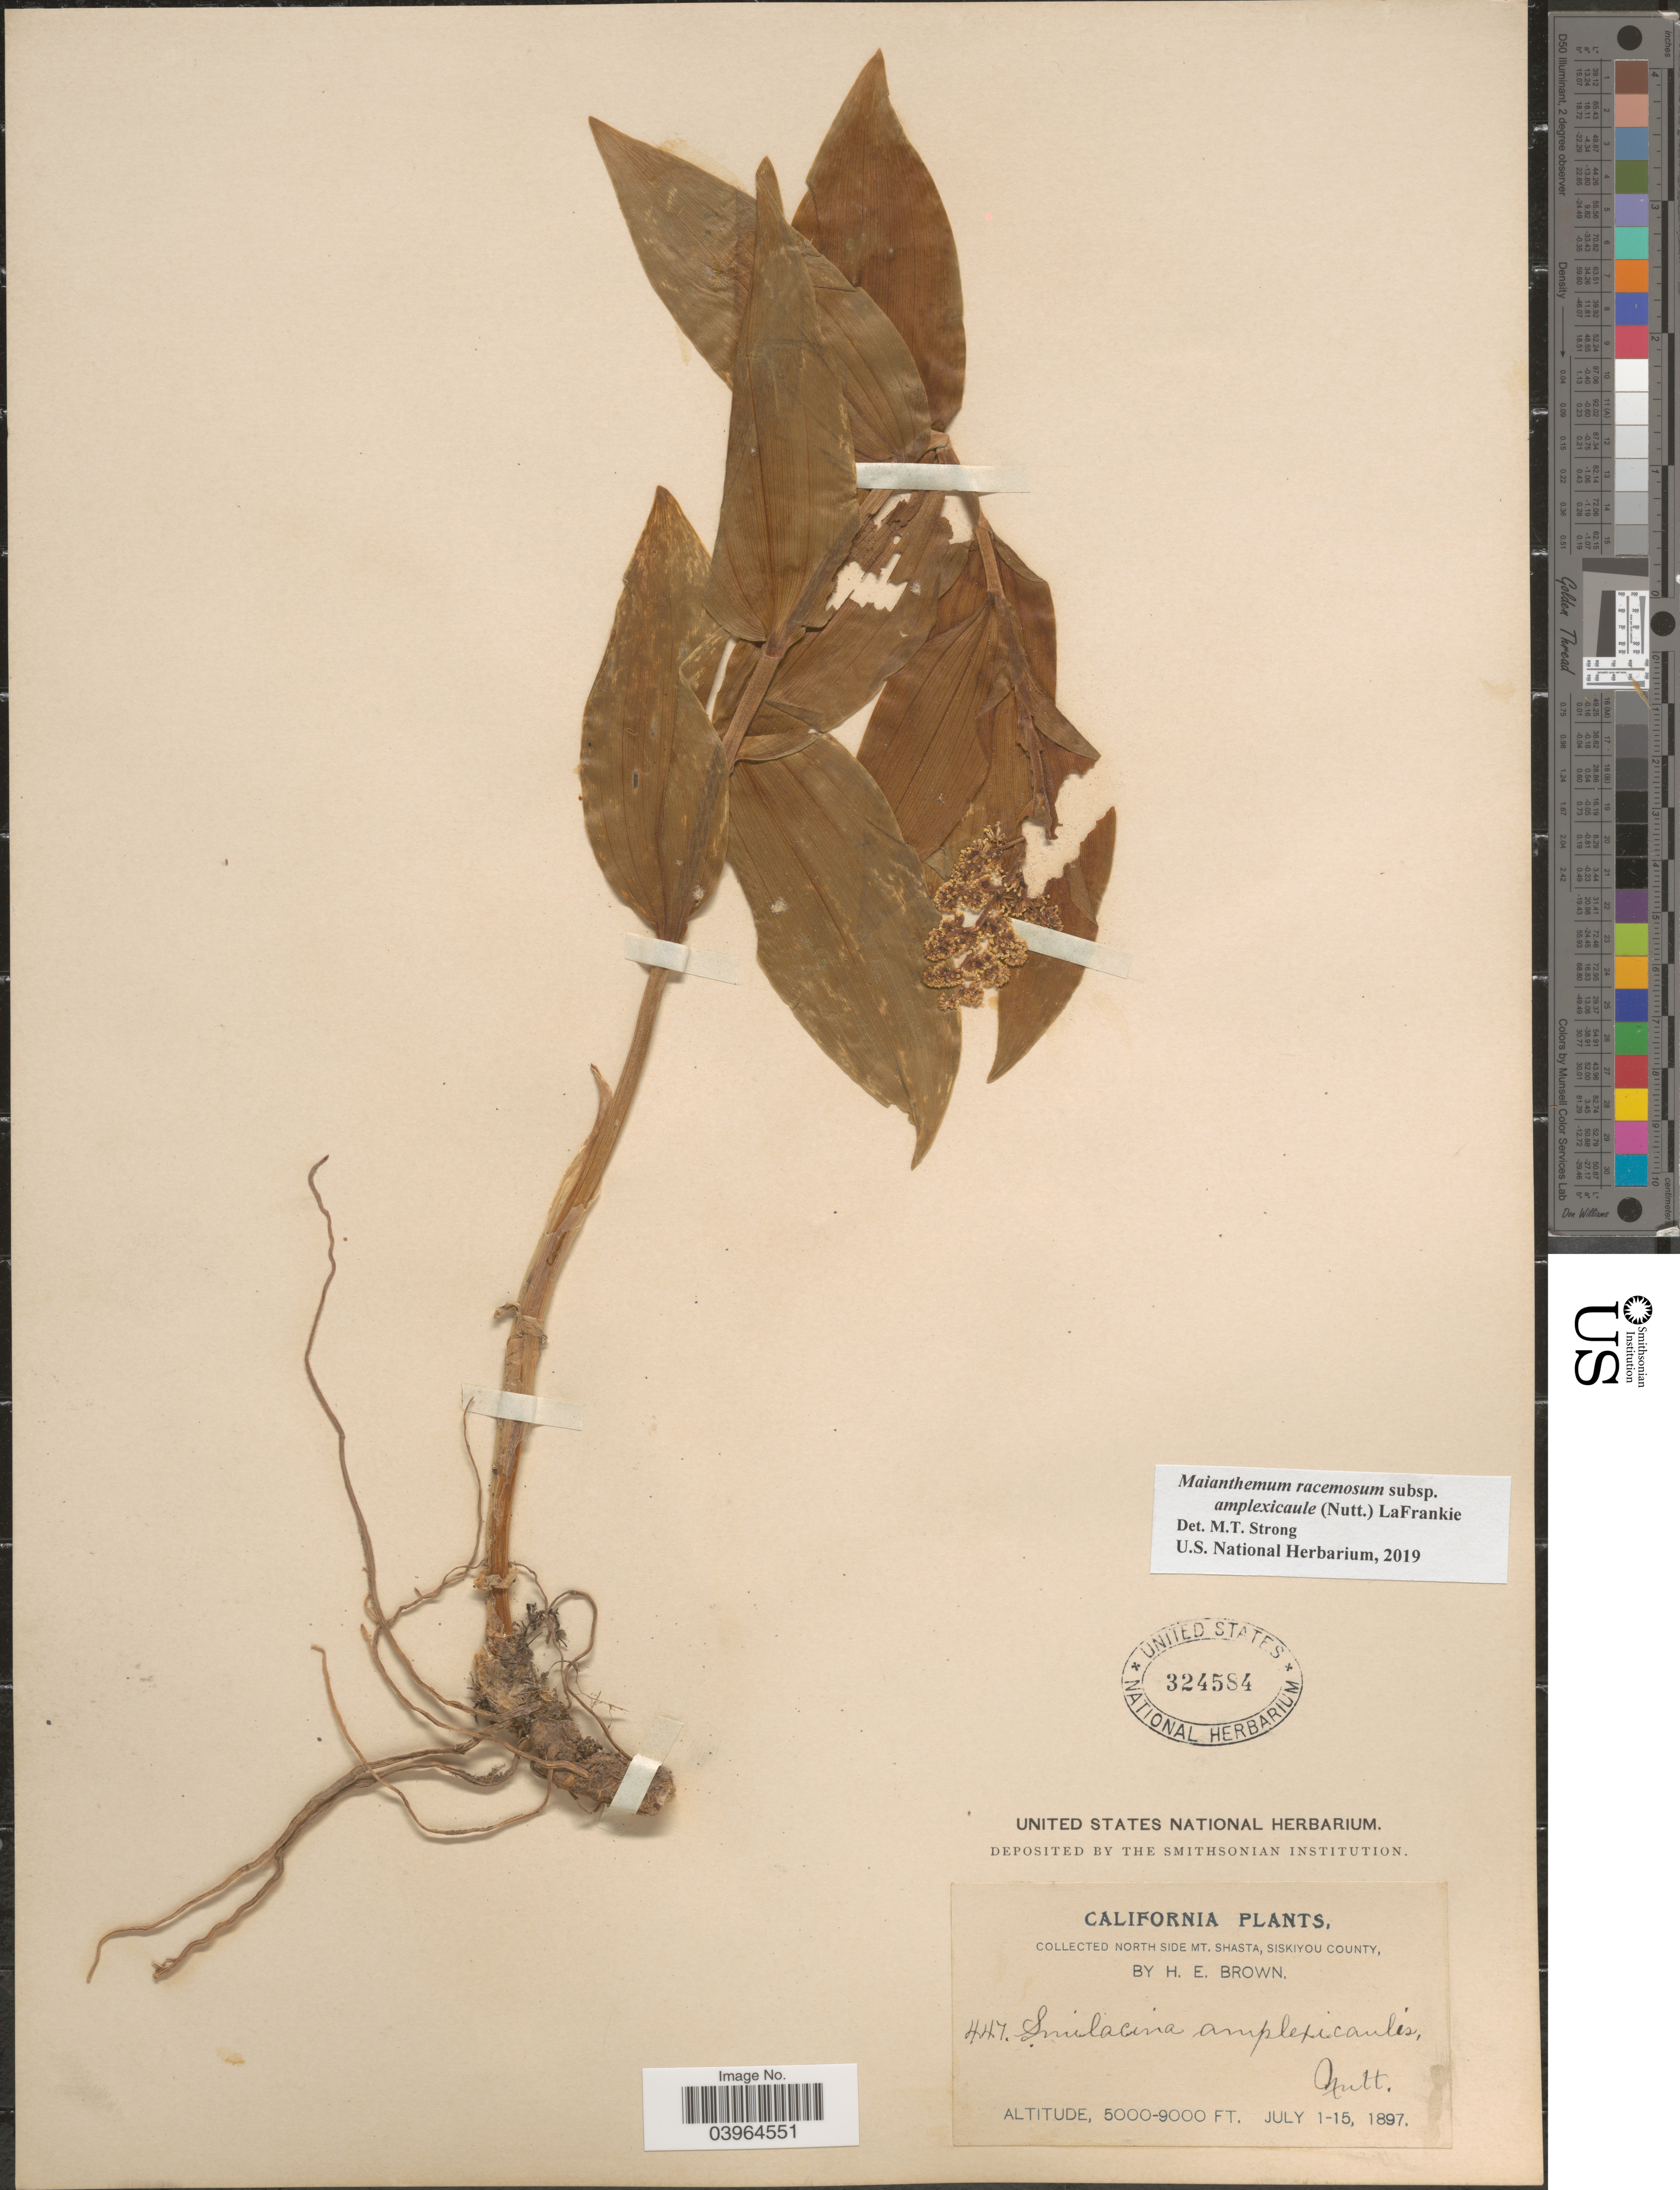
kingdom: Plantae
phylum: Tracheophyta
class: Liliopsida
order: Asparagales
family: Asparagaceae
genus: Maianthemum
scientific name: Maianthemum racemosum subsp. amplexicaule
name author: (Nutt.) LaFrankie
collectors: H. E. Brown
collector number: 447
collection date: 1897-07-01/1897-07-15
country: United States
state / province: California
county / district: Siskiyou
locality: North side of Mt. Shasta, Siskiyou County.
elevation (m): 1524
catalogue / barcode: US 324584